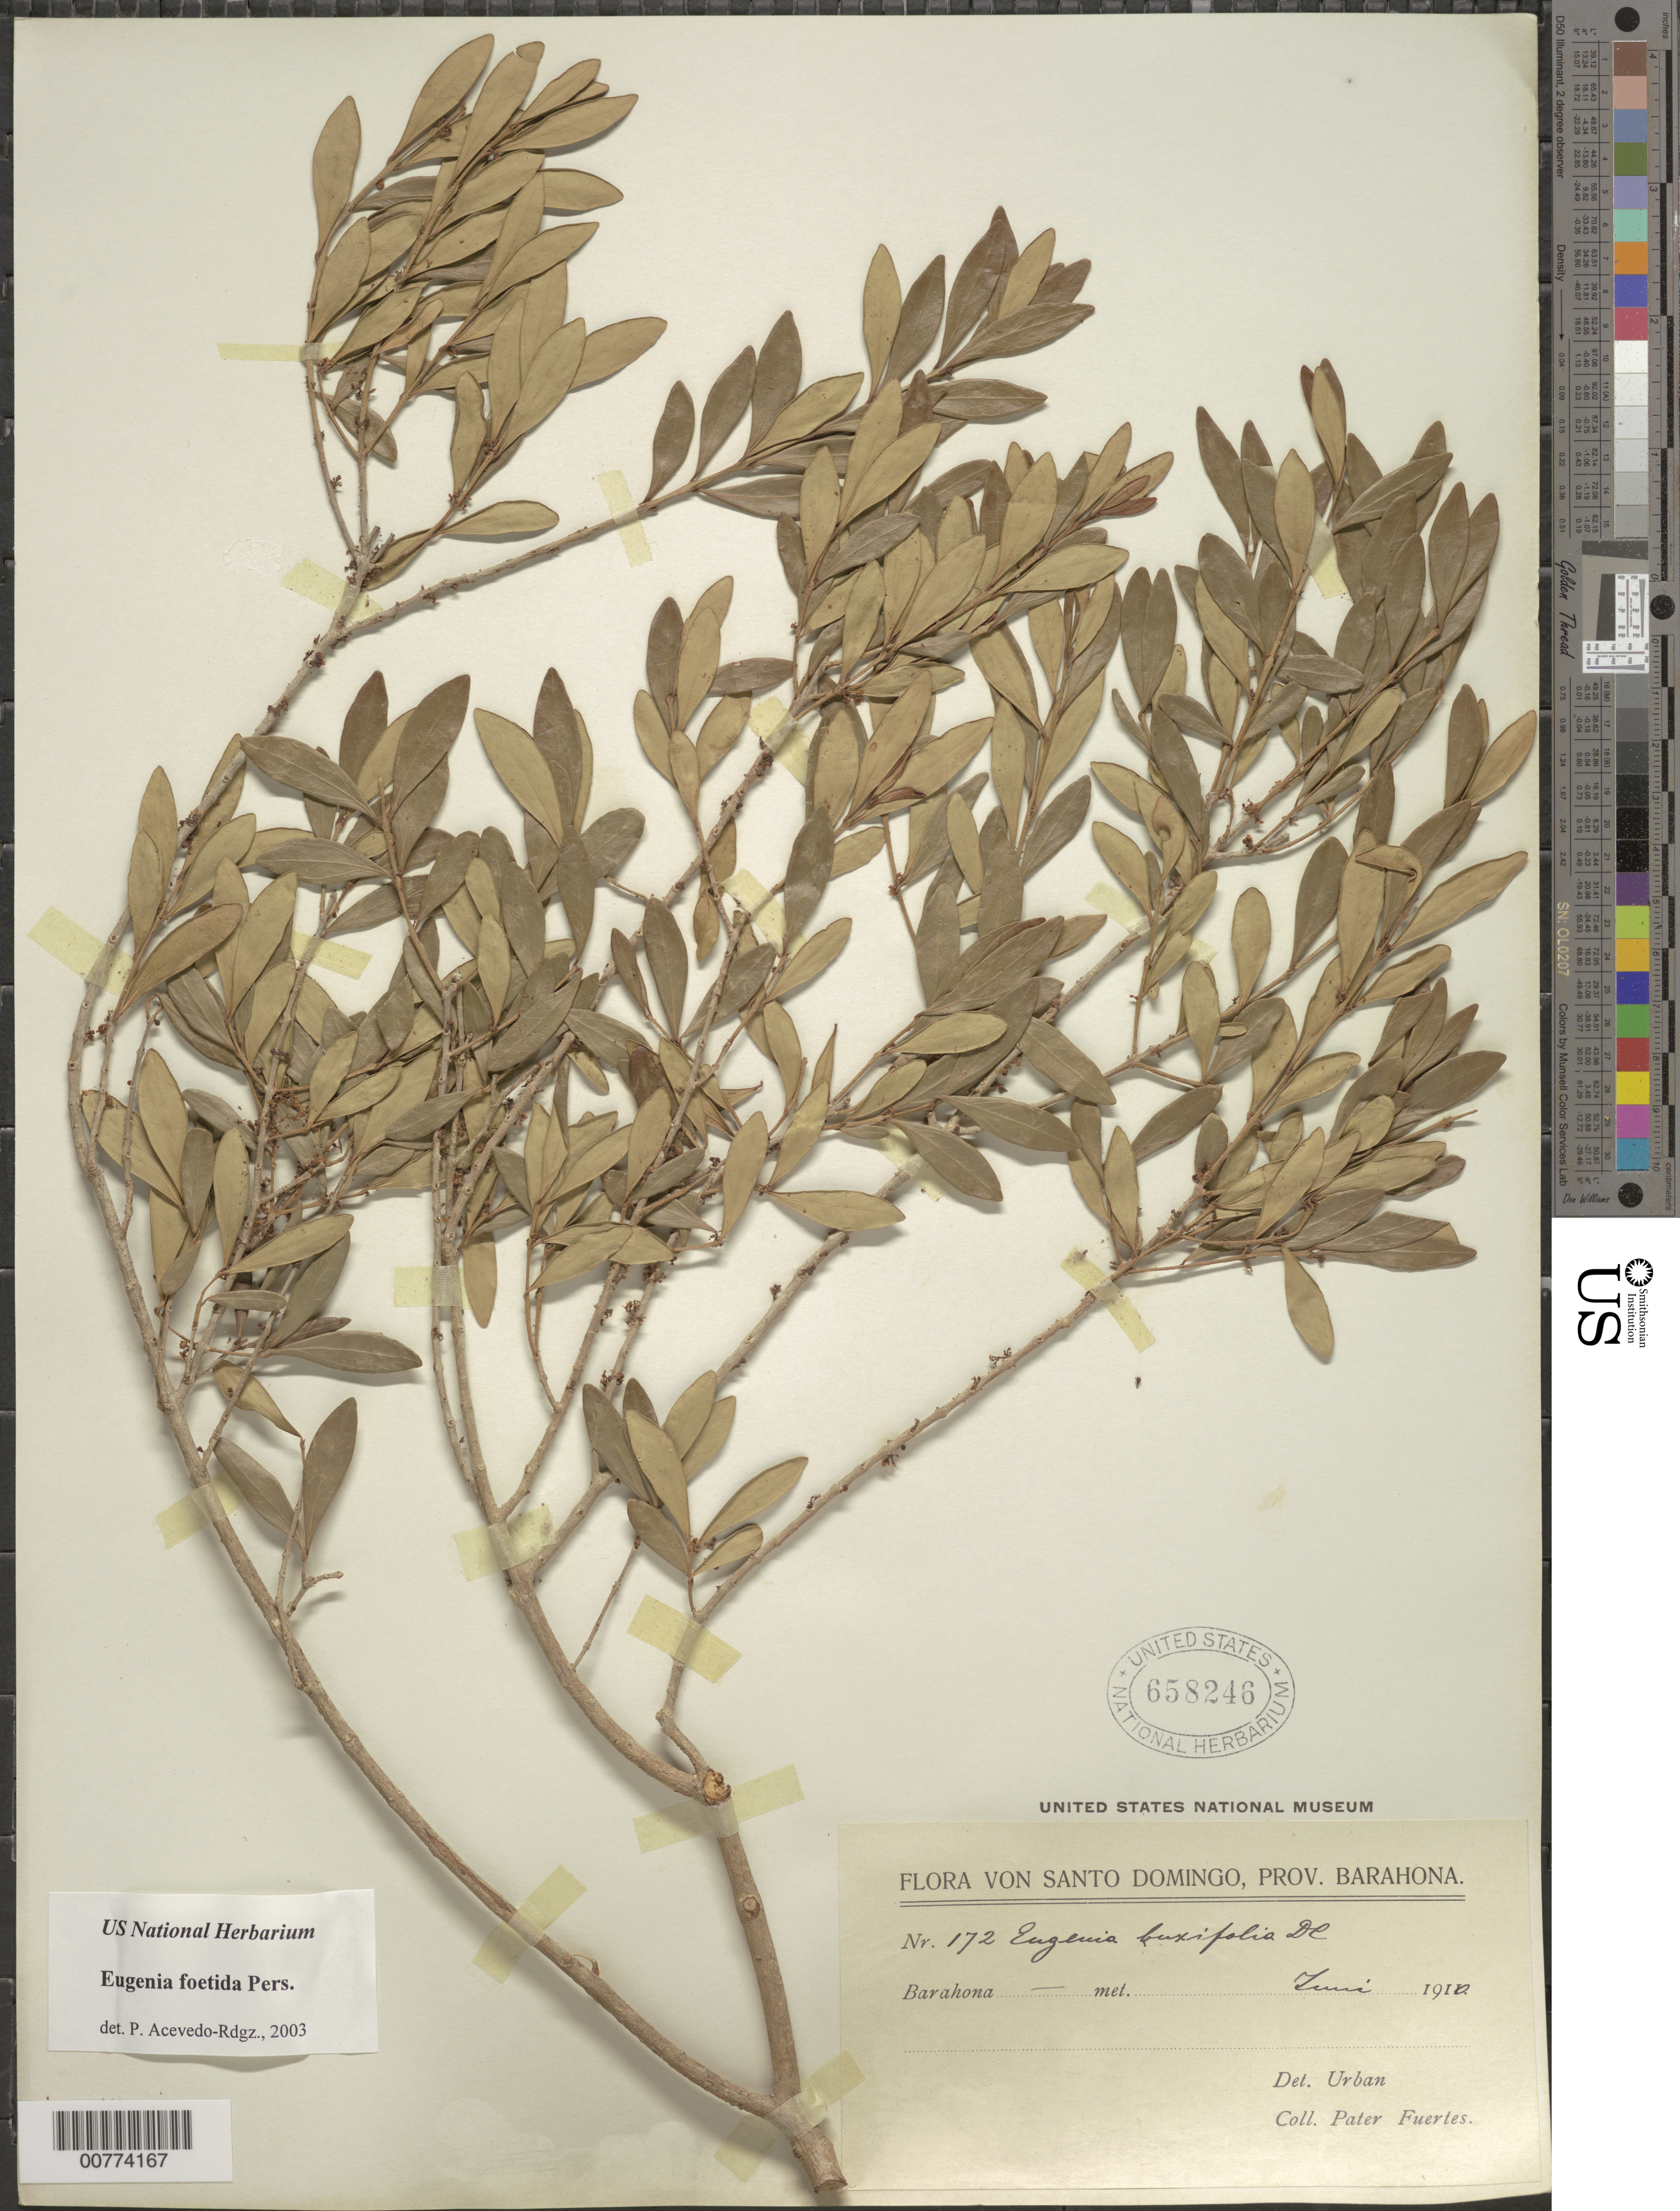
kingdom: Plantae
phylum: Tracheophyta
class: Magnoliopsida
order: Myrtales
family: Myrtaceae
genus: Eugenia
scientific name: Eugenia foetida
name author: Pers.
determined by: Acevedo-Rodríguez, P., (BOT), Smithsonian Institution - National Museum of Natural History (UNITED STATES)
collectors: M. D. Fuertes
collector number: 172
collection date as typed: Jun 1910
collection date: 1910-06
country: Dominican Republic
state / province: Barahona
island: Hispaniola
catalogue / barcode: US 658246